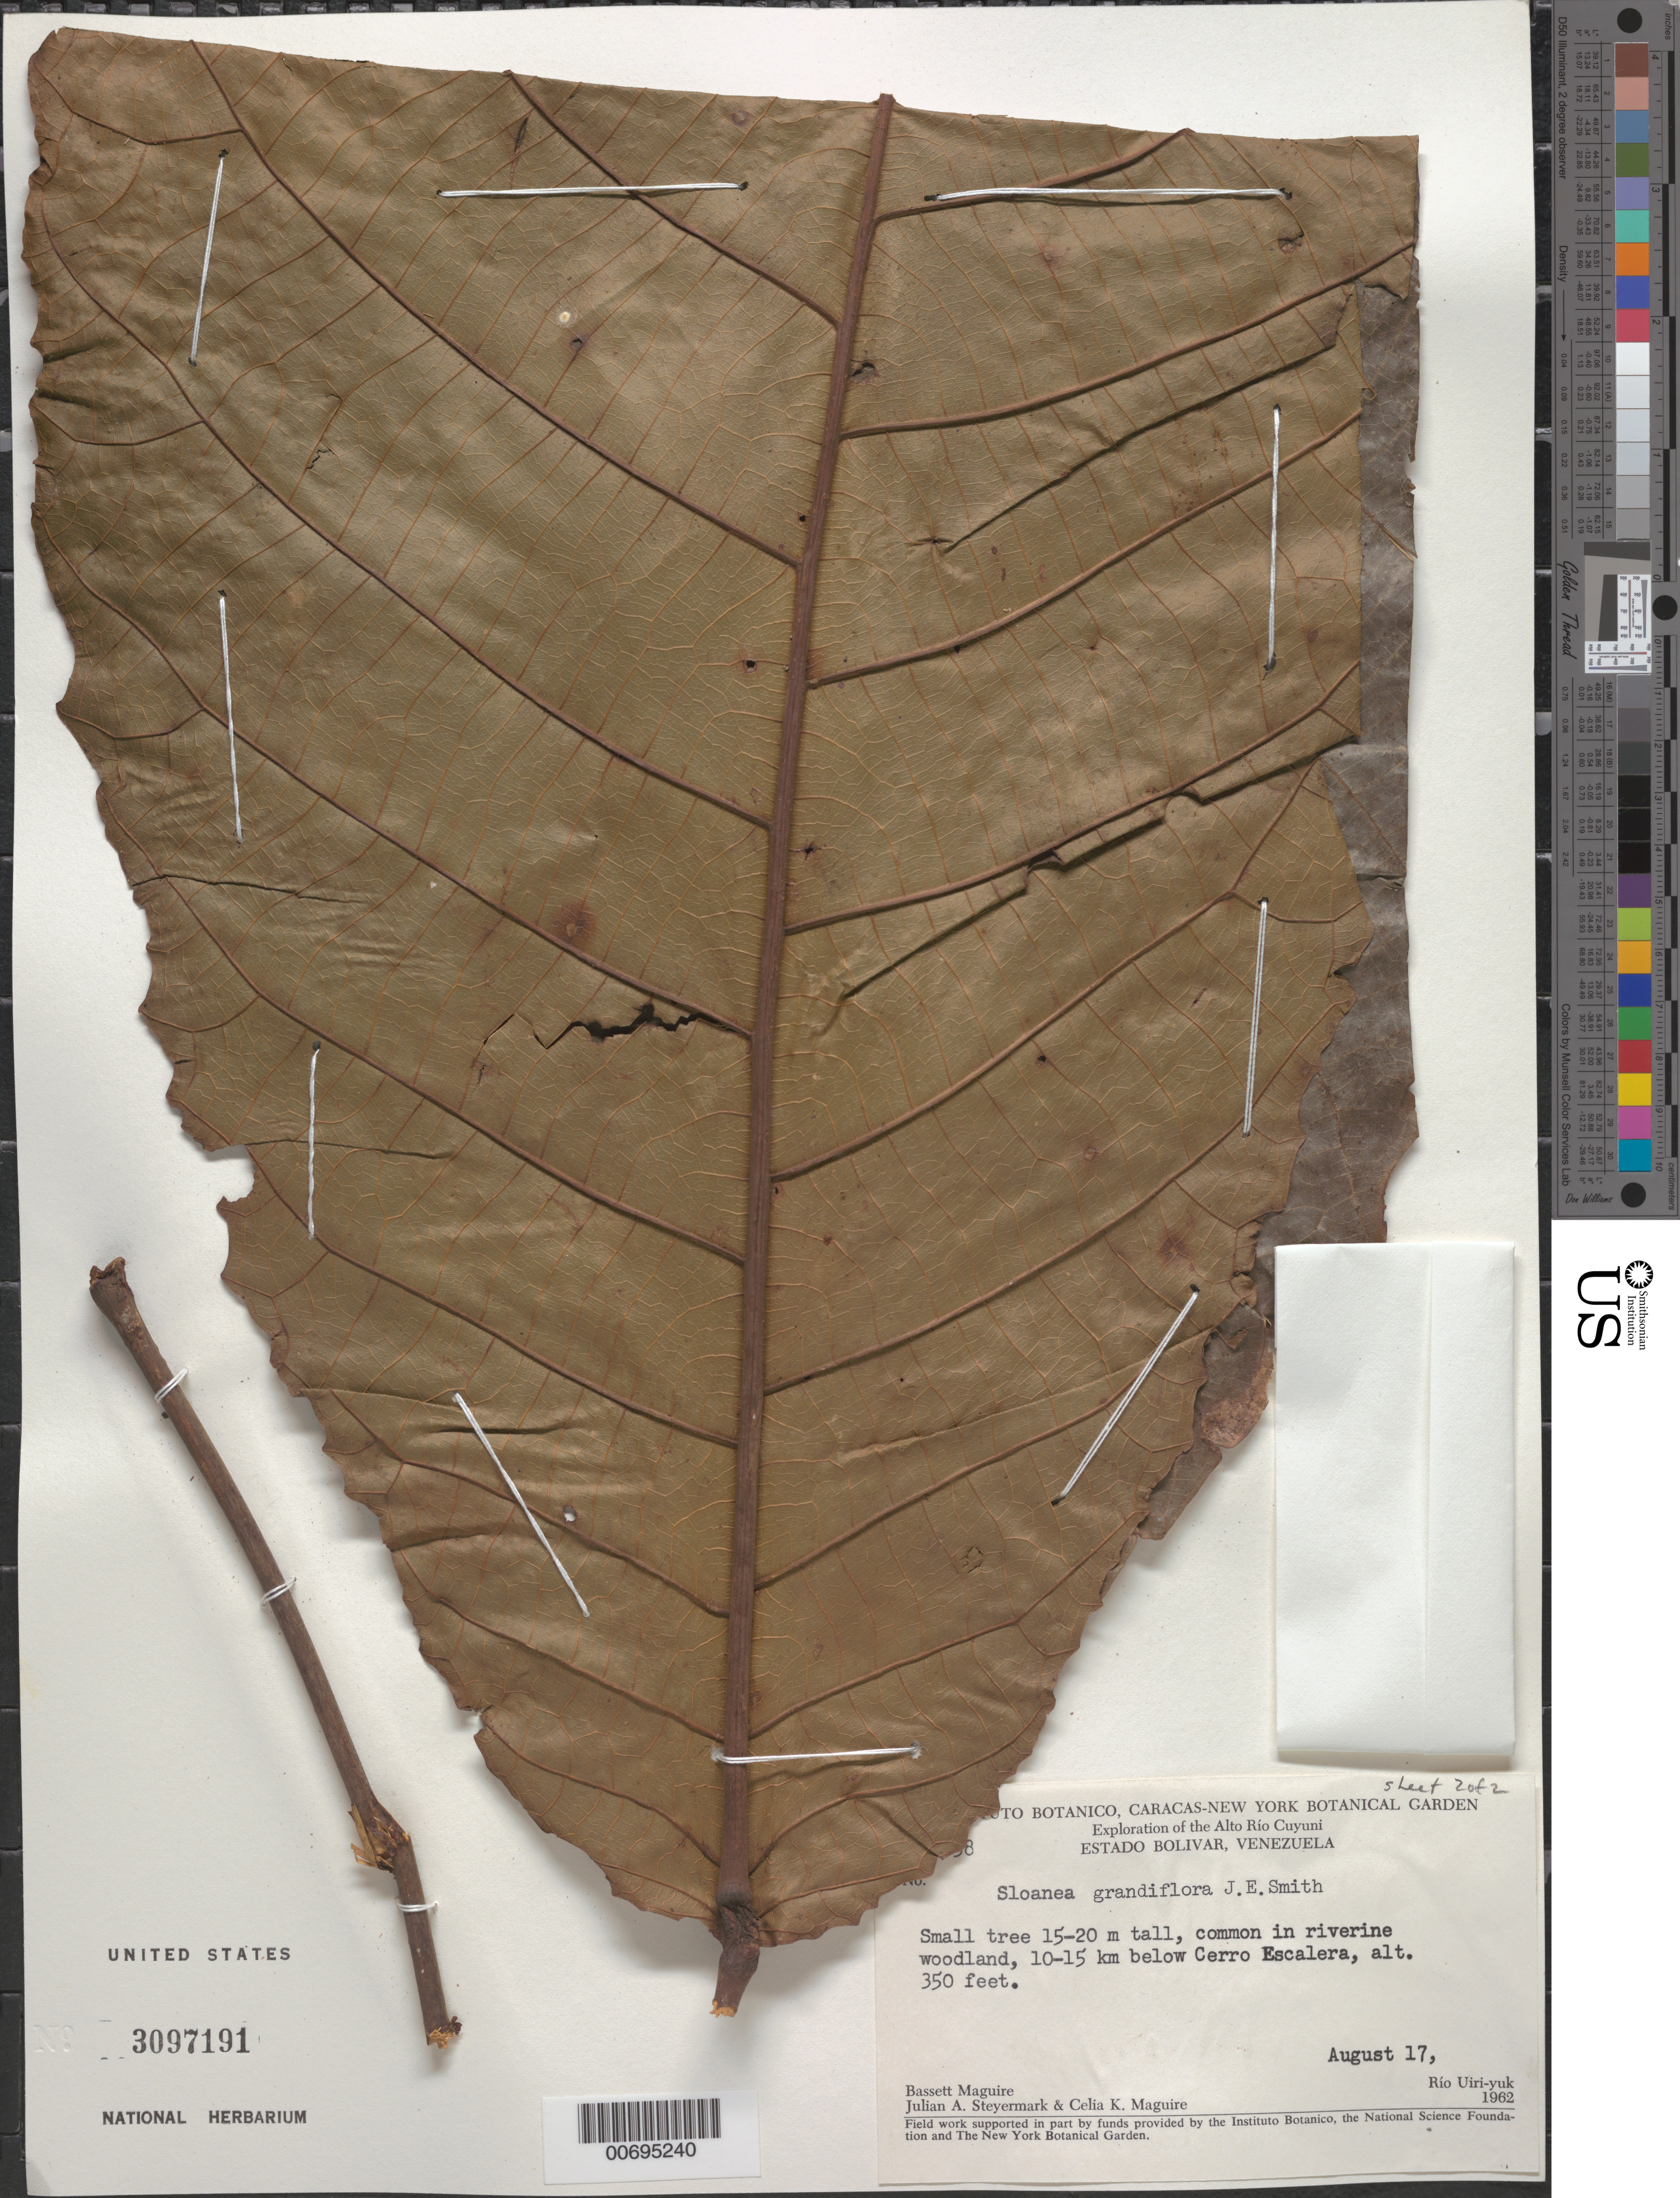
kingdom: Plantae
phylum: Tracheophyta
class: Magnoliopsida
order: Oxalidales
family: Elaeocarpaceae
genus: Sloanea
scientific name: Sloanea grandiflora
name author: Sm.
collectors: B. Maguire, J. Steyermark & C. K. Maguire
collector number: !8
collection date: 1962-08-17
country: Venezuela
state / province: Bolivar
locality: Alto Río Cuyuni, 10-15 km below Cerro Escalera, Río Uiri-yuk.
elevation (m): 107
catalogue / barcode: US 3097191